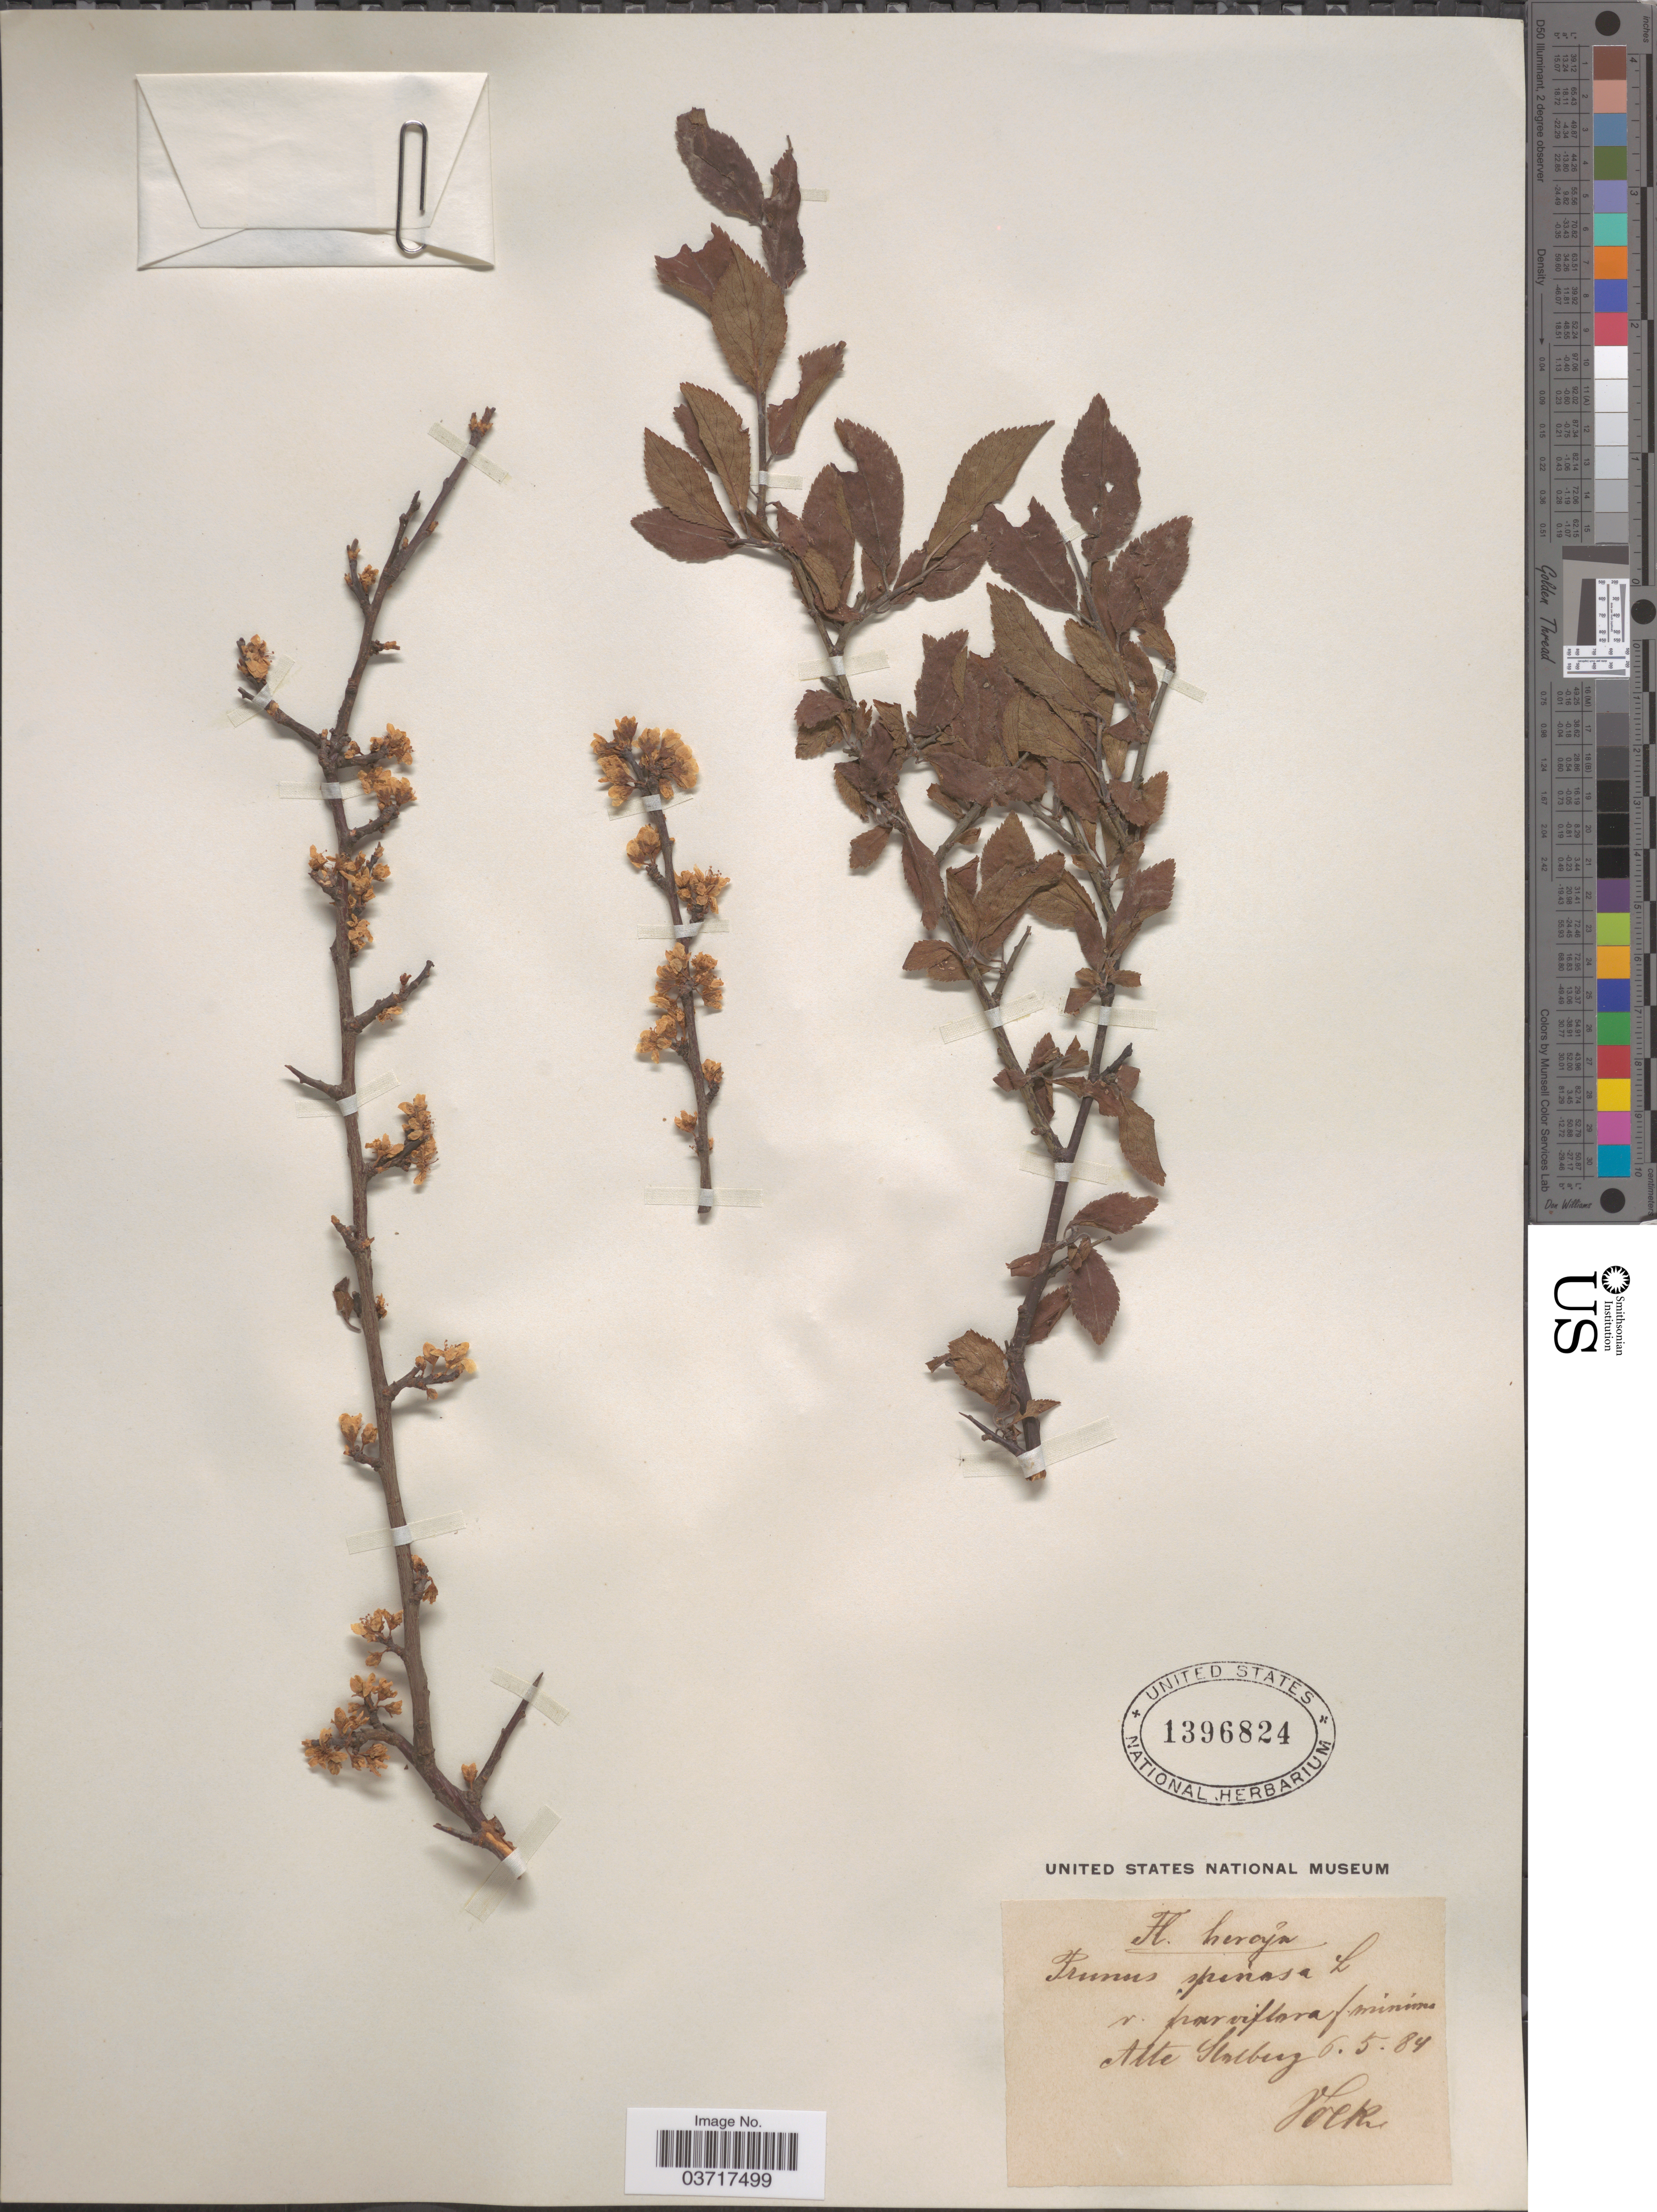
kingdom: Plantae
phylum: Tracheophyta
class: Magnoliopsida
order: Rosales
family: Rosaceae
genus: Prunus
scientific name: Prunus spinosa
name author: L.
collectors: -. Vocke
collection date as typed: Transcribed d/m/y: 6/5/84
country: Germany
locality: Atte Senzburg. [interpreted]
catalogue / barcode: US 1396824